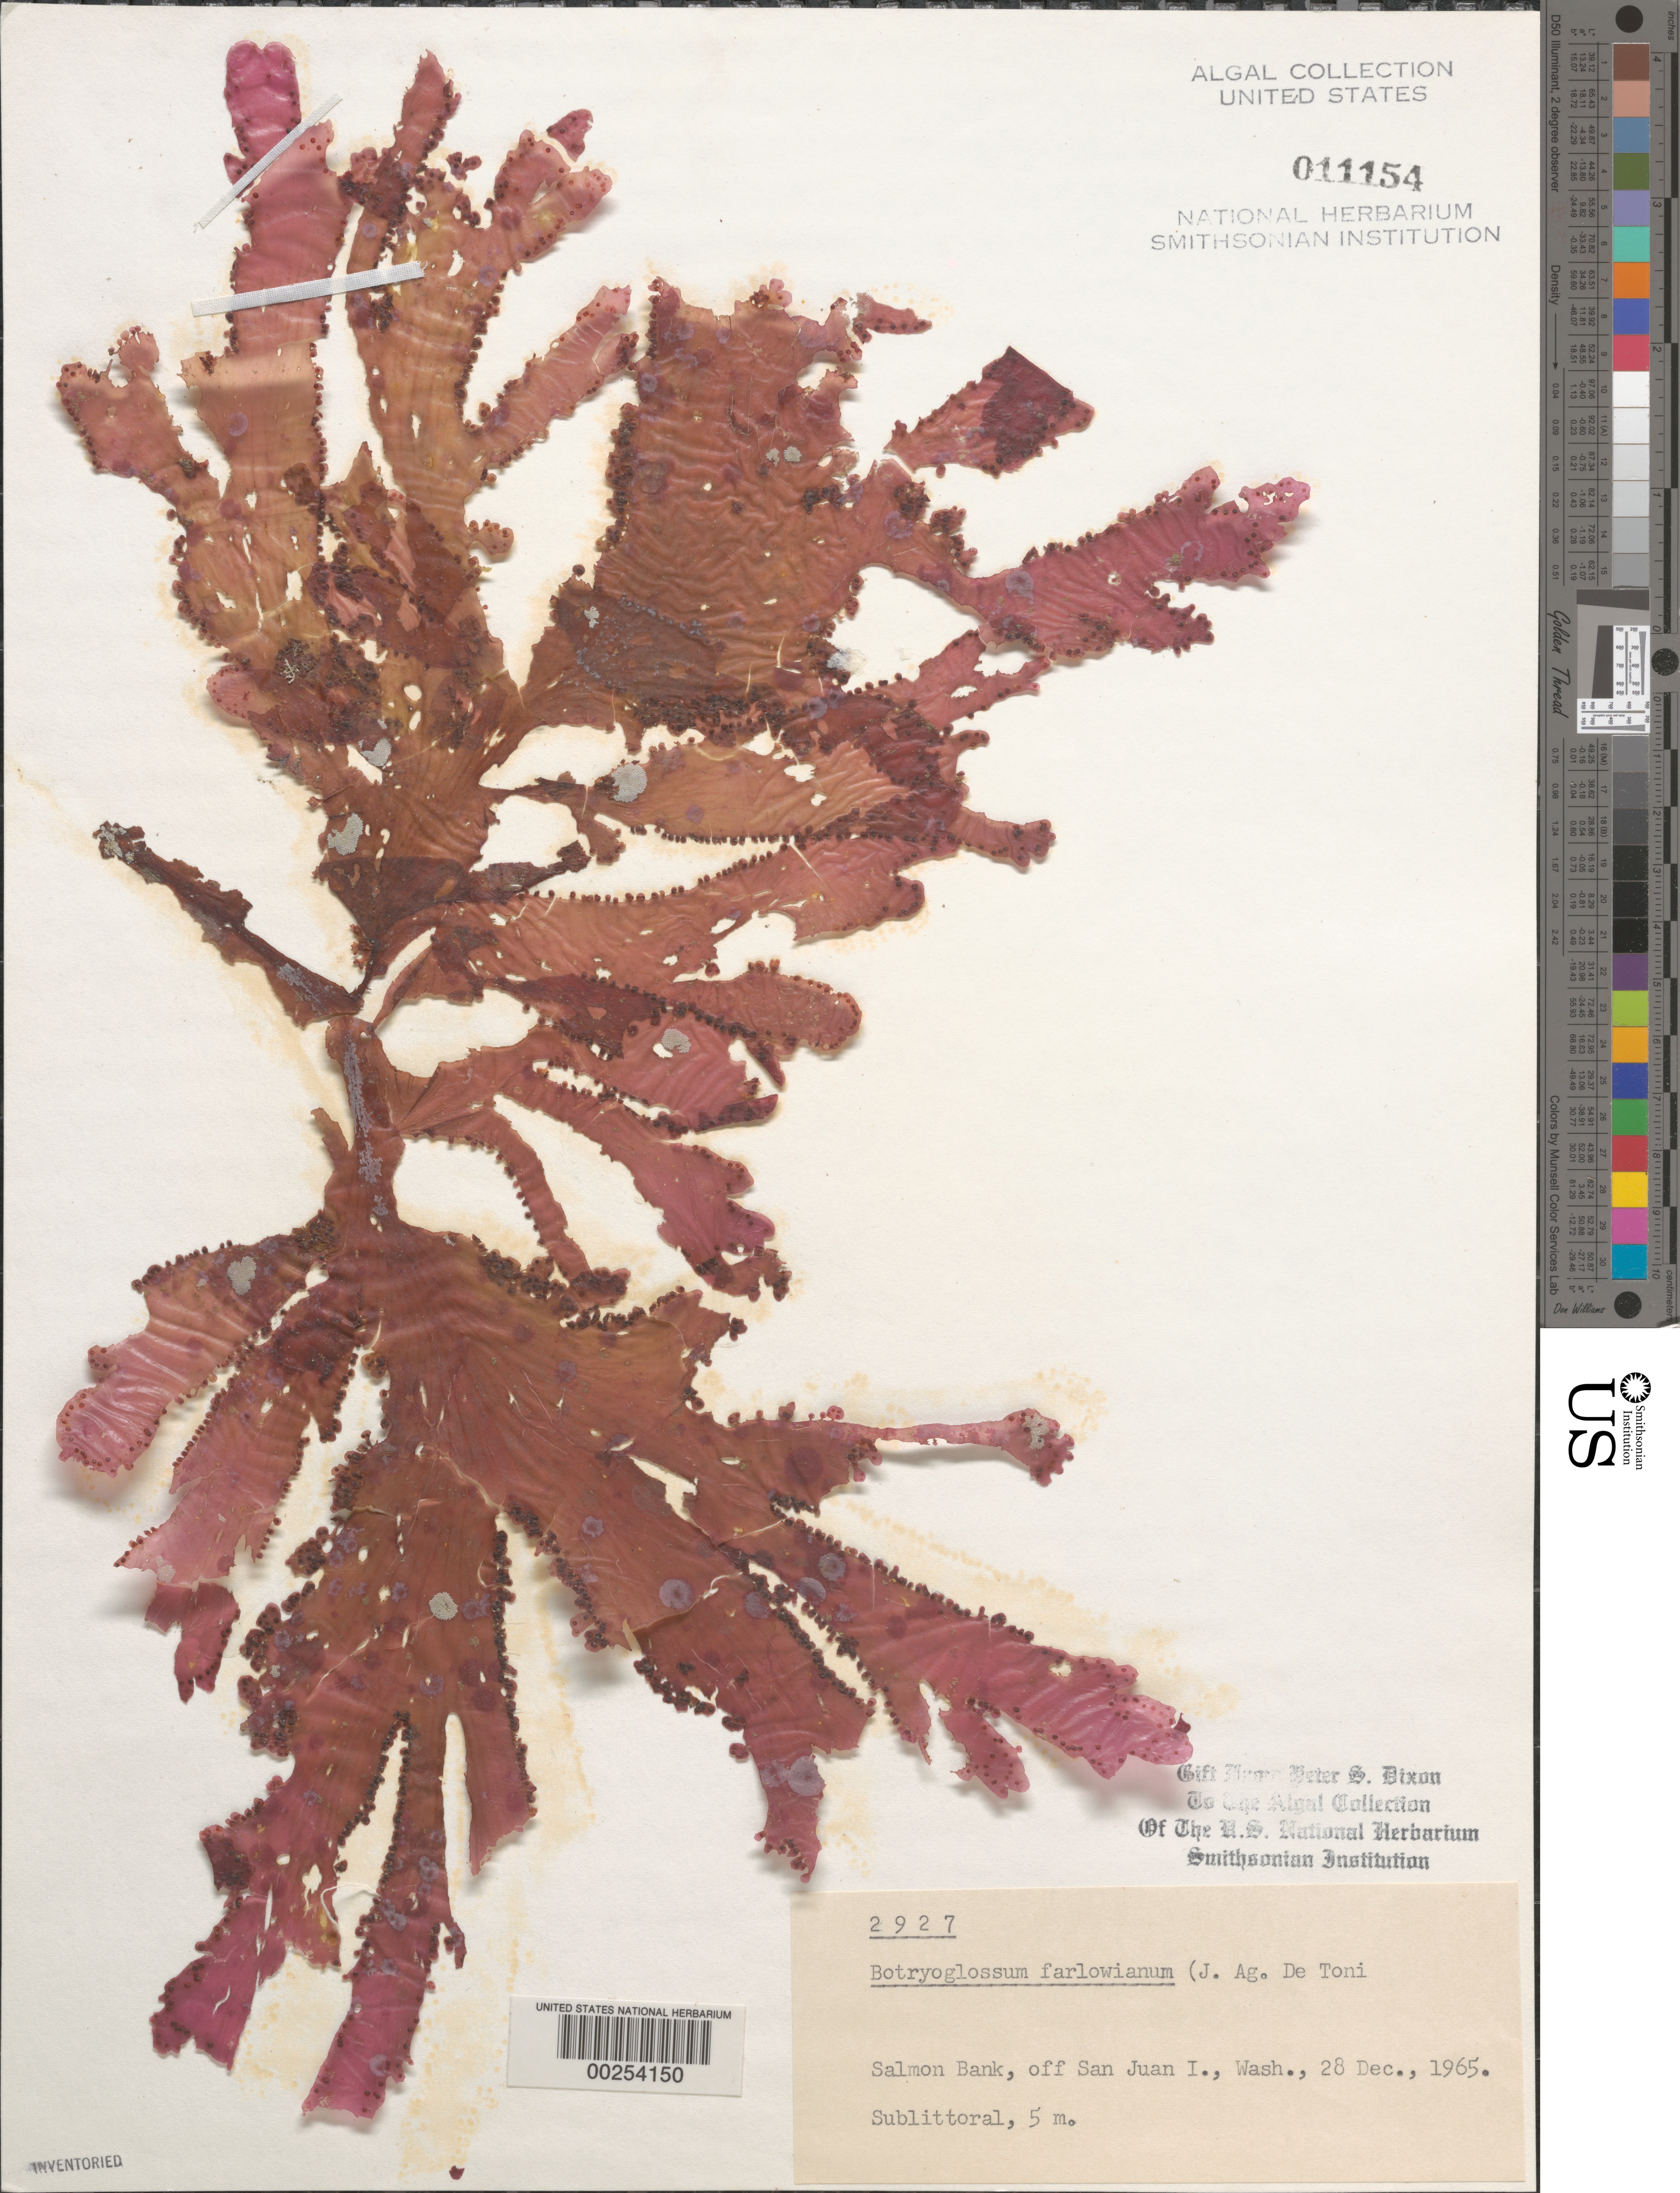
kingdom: Plantae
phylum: Rhodophyta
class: Florideophyceae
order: Ceramiales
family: Delesseriaceae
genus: Botryoglossum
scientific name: Botryoglossum farlowianum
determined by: Dixon, P. S.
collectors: P. S. Dixon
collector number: PSD 2927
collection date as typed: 28 Dec 1965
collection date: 1965-12-28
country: United States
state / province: Washington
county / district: San Juan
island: San Juan Island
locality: Salmon Bank, off San Juan Island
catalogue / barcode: US 11154